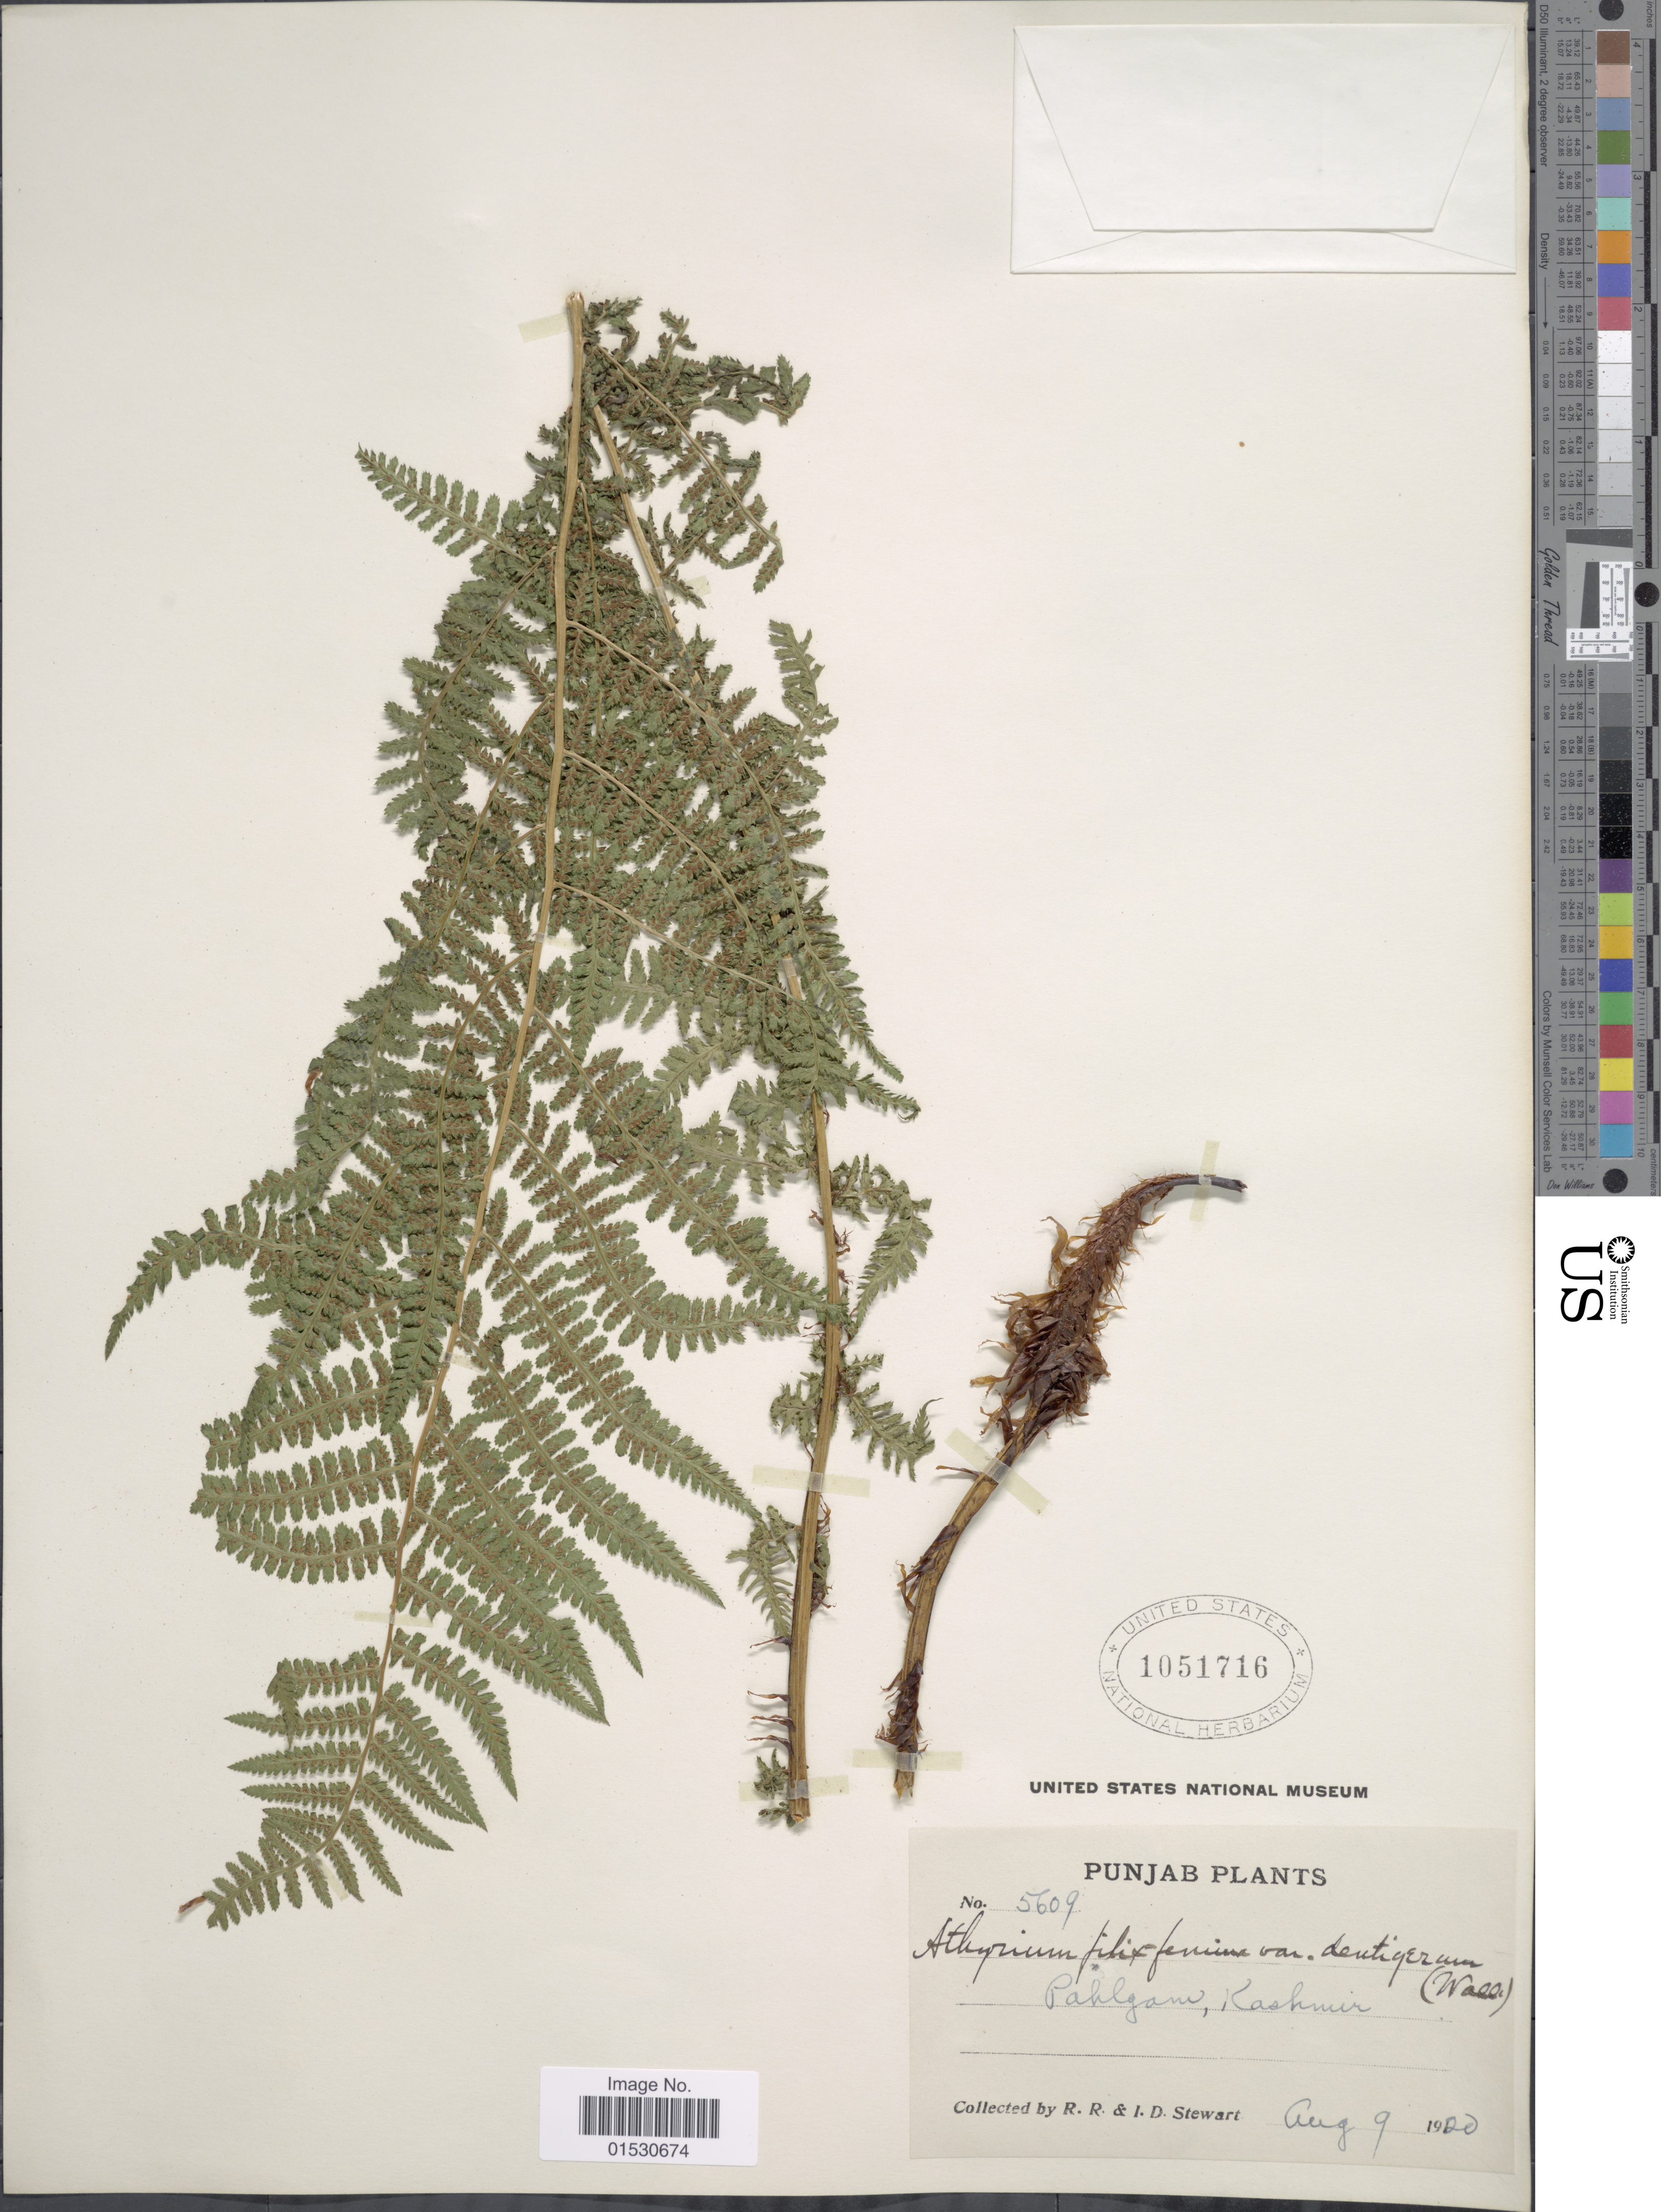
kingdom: Plantae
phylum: Tracheophyta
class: Polypodiopsida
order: Polypodiales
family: Athyriaceae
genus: Athyrium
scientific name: Athyrium filix-femina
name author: (L.) Roth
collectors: R. R. Stewart & I. Stewart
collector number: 5609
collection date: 1920-08-09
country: India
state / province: Punjab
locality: Punjab, Pahlgan, Kashmir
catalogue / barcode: US 1051716